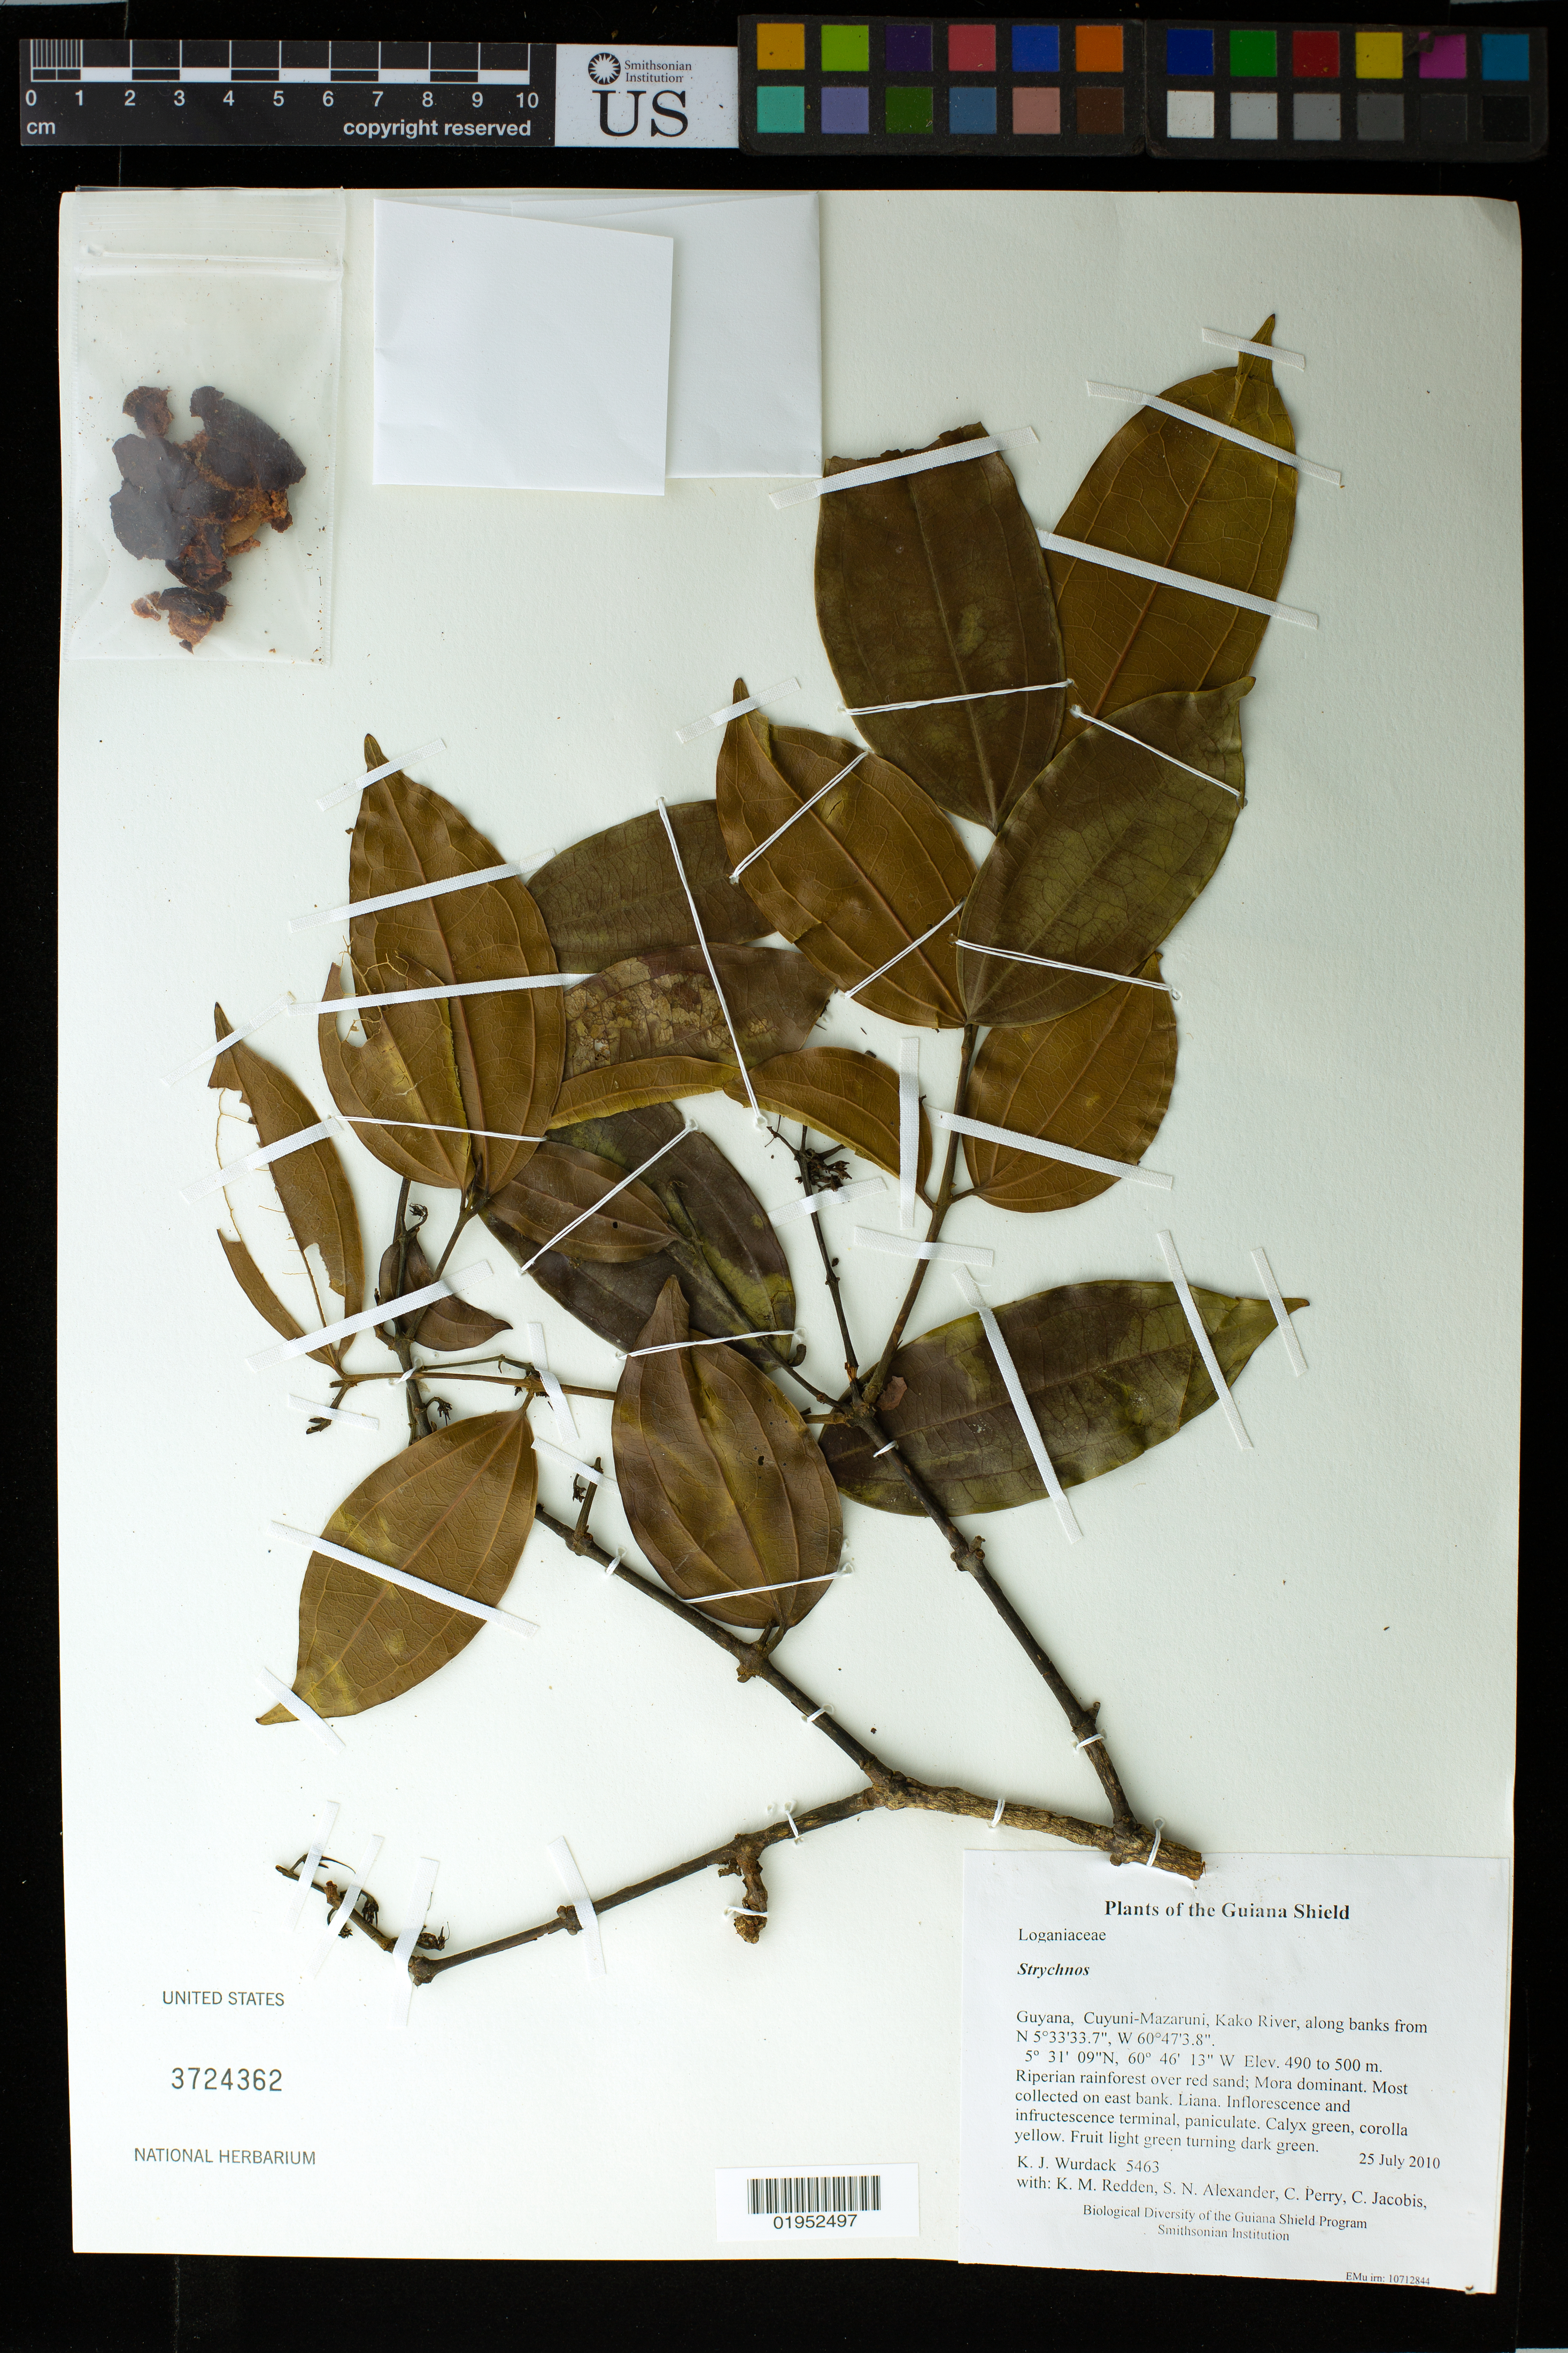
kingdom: Plantae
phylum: Tracheophyta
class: Magnoliopsida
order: Gentianales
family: Loganiaceae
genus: Strychnos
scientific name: Strychnos sp.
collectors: K. Wurdack, K. M. Redden, S. N. Alexander, C. Perry, C. Jacobis, D. Hunter, V. Roland & H. Hunter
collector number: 5463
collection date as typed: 25 July 2010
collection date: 2010-07-25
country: Guyana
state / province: Cuyuni-Mazaruni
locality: Kako River, along banks from N 5°33'33.7", W 60°47'3.8"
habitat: Riperian rainforest over red sand; Mora dominant. Most collected on east bank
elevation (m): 490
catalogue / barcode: US 3724362